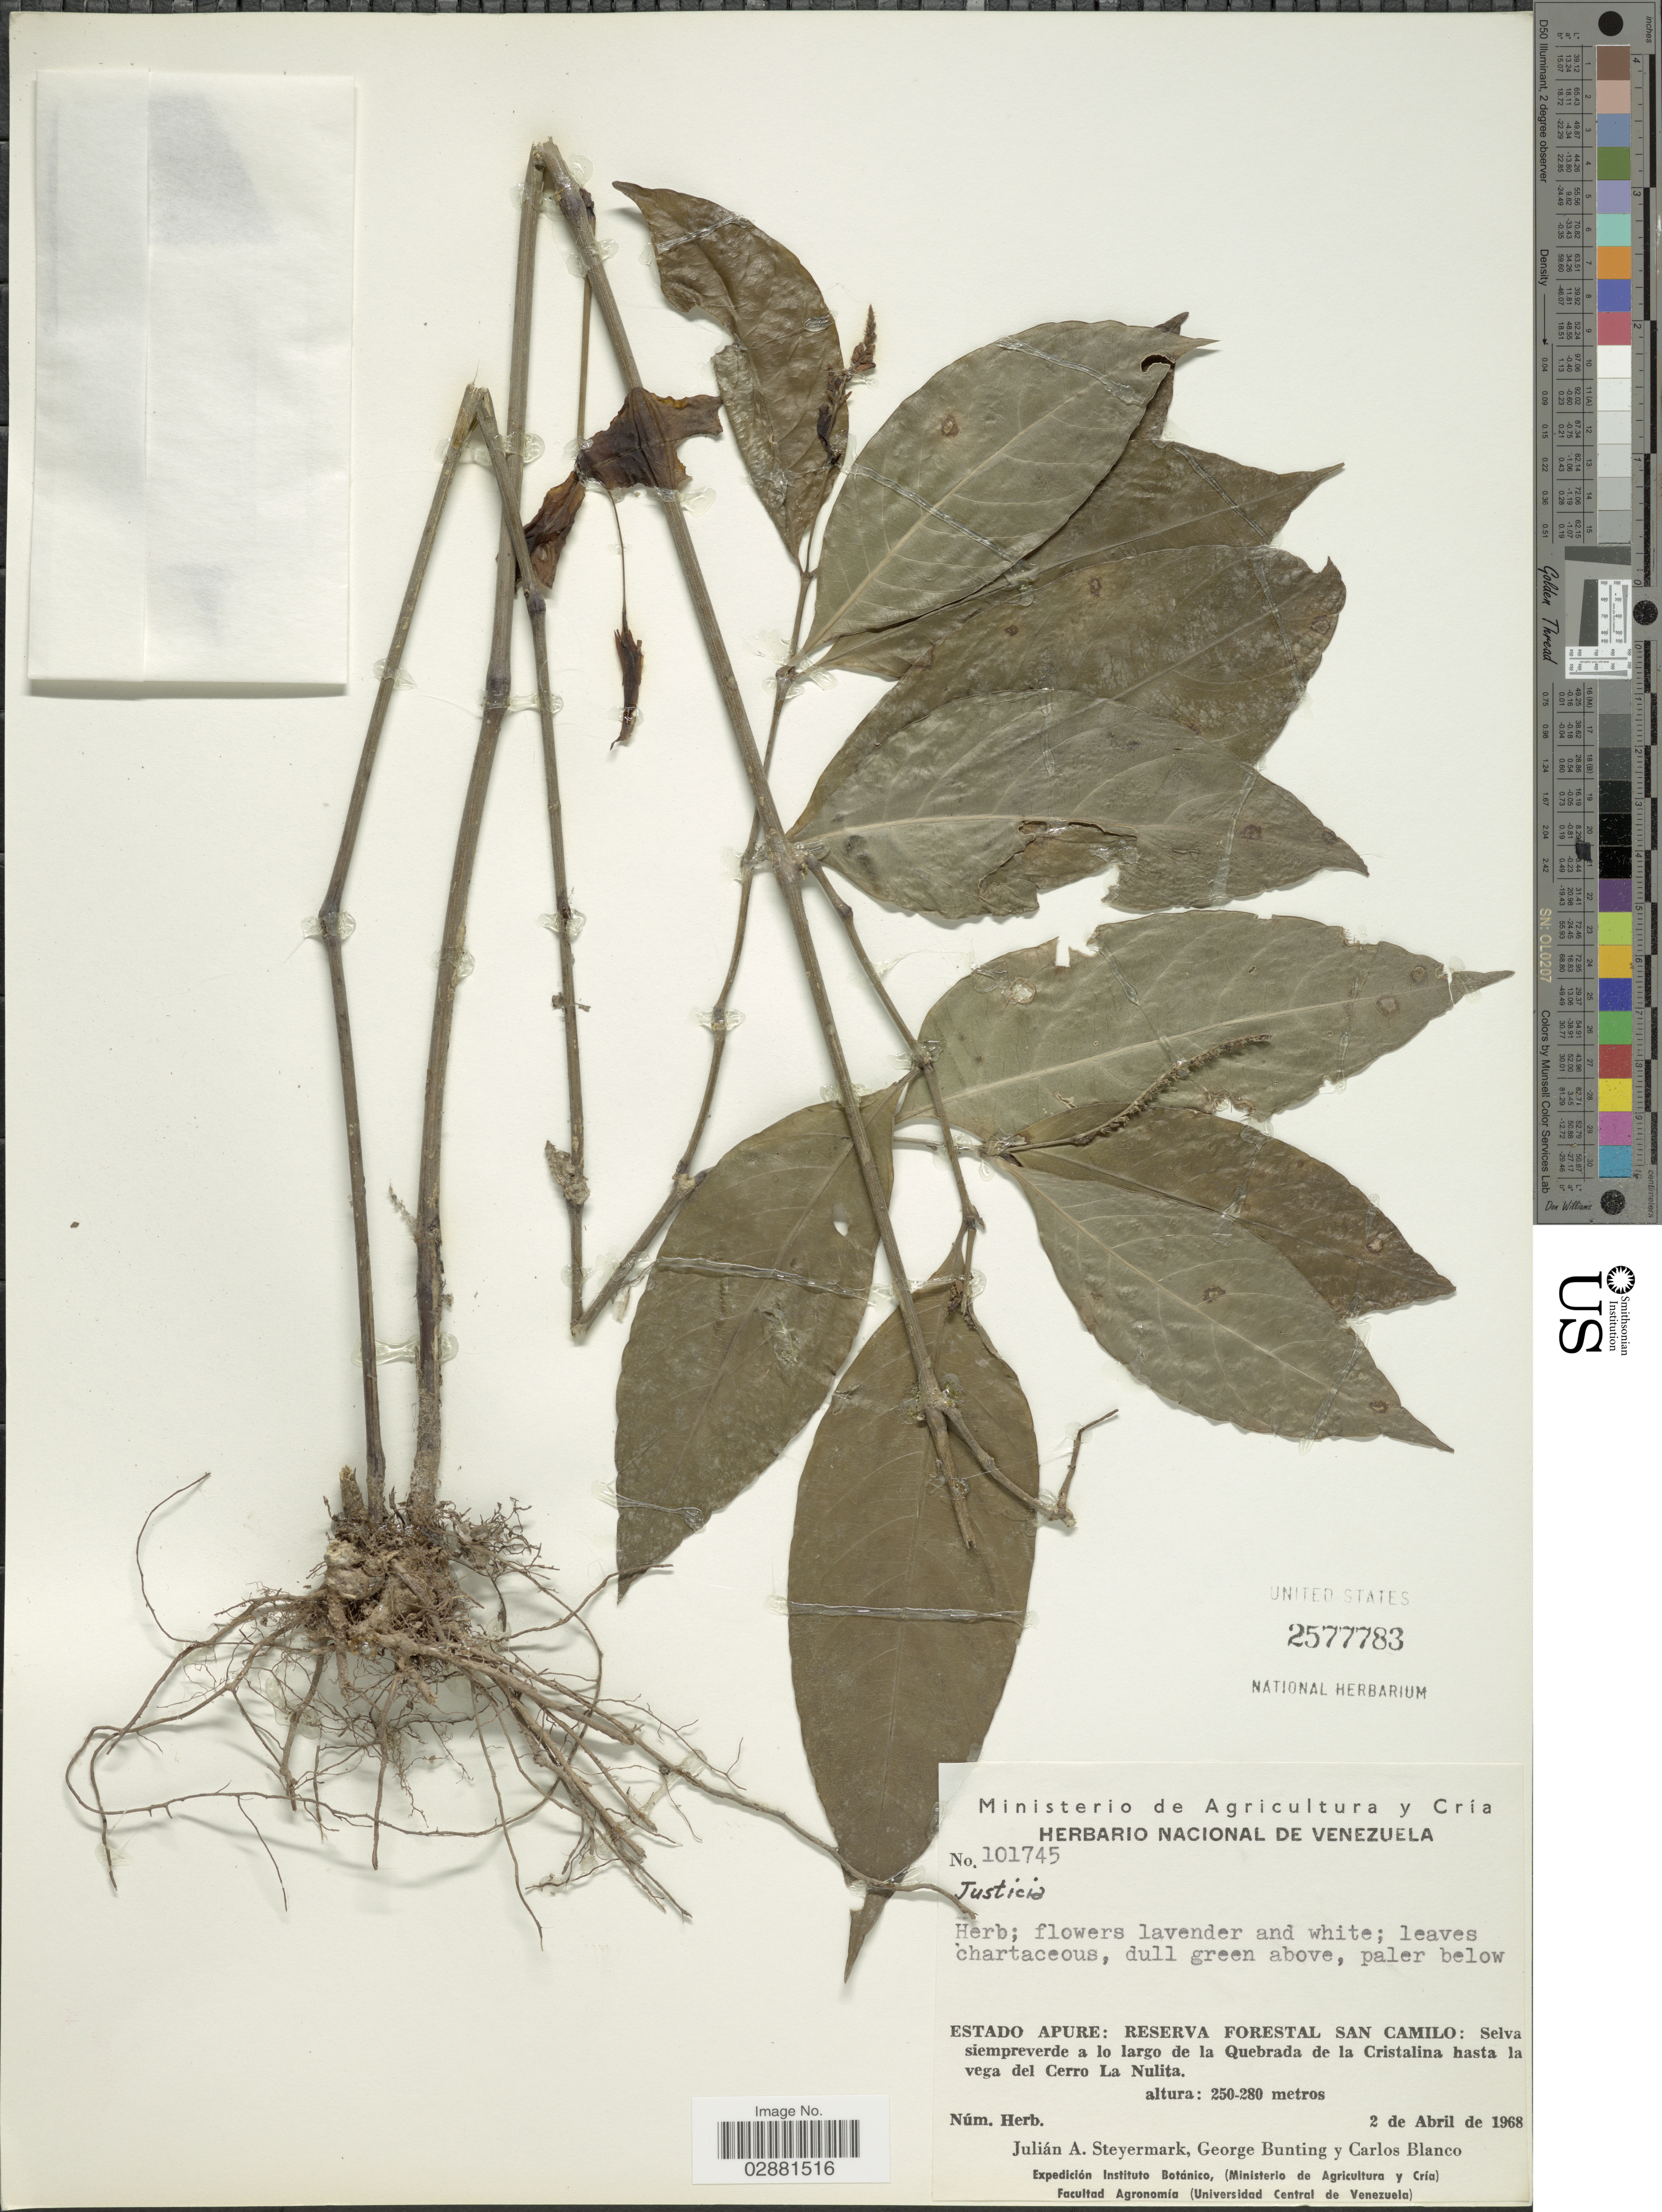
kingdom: Plantae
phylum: Tracheophyta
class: Magnoliopsida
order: Lamiales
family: Acanthaceae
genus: Justicia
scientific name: Justicia sp.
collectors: J. Steyermark, G. S. Bunting & C. Blanco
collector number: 101745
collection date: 1968-04-02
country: Venezuela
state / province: Apure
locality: Reserva Forestal San Camilo: Selva siempreverde a lo largo de la Quebrada de la Cristallina hasta la vega del Cerro La Nulita.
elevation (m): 250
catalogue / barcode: US 2577783